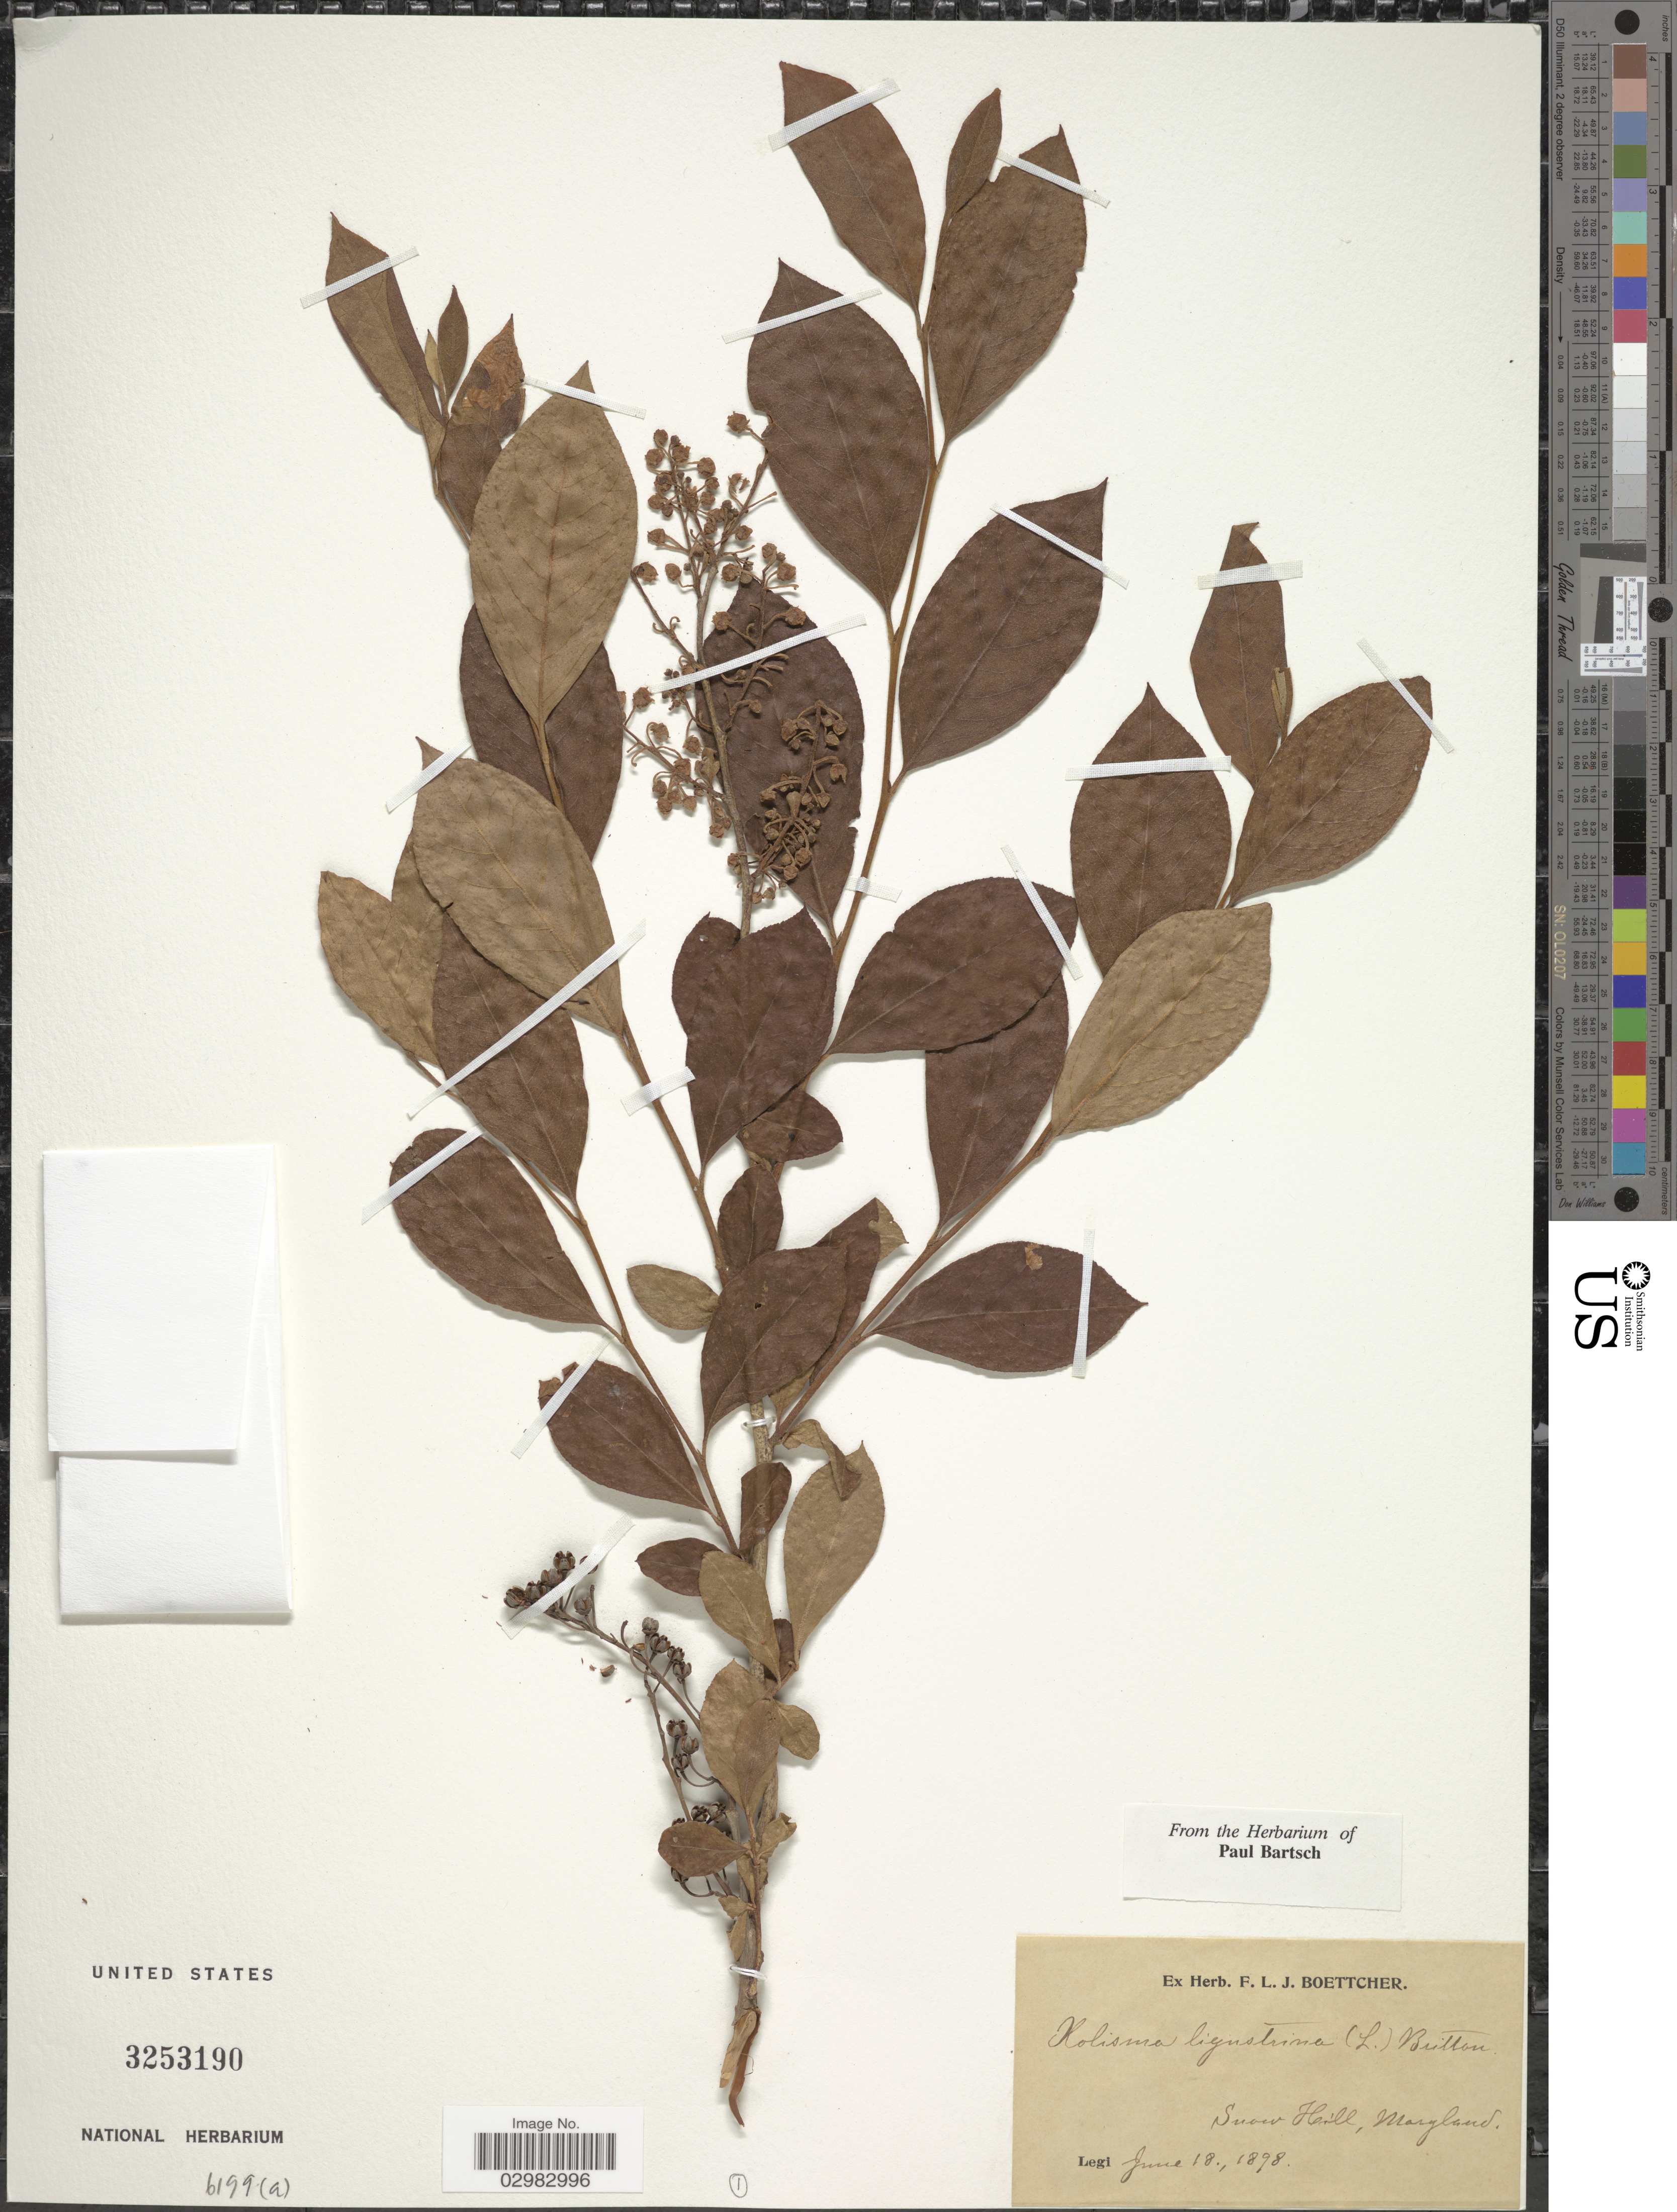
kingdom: Plantae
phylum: Tracheophyta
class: Magnoliopsida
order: Ericales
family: Ericaceae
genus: Lyonia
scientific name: Lyonia ligustrina var. ligustrina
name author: (L.) DC.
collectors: ex herb. F. L. J. Boettcher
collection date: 1898-06-18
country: United States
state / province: Maryland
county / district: Worcester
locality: Snow Hill.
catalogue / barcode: US 3253190